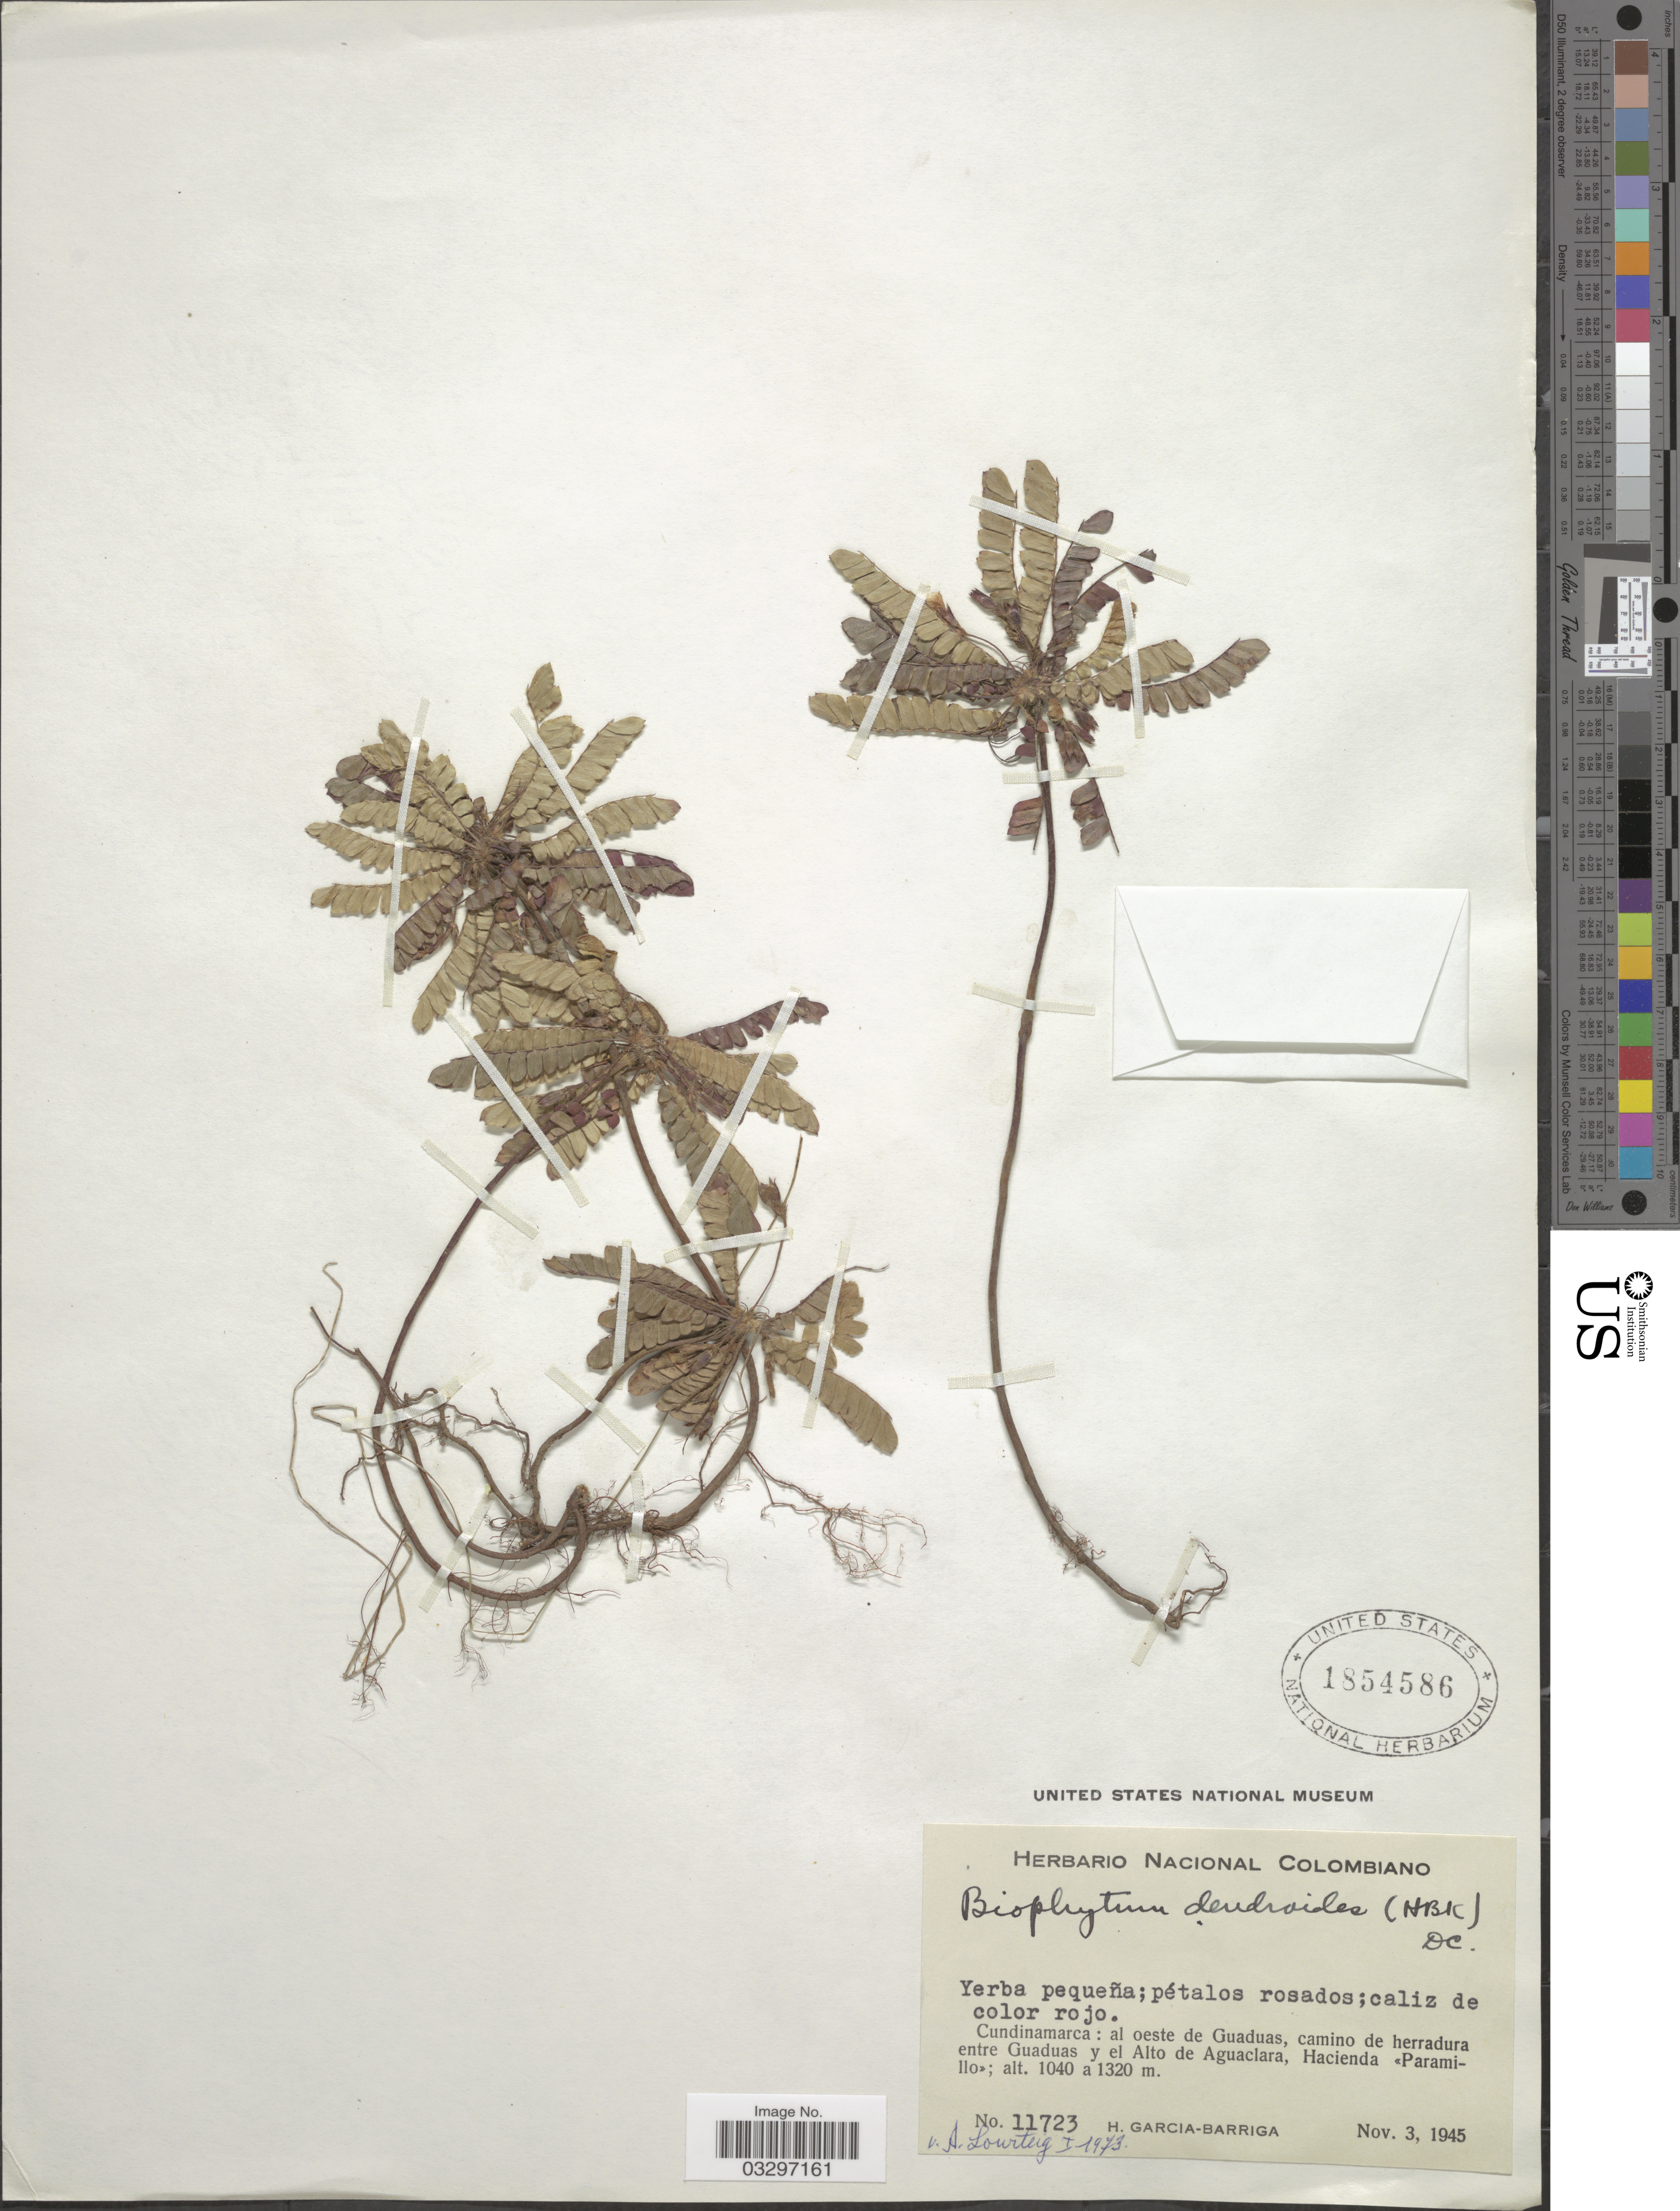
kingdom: Plantae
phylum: Tracheophyta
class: Magnoliopsida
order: Oxalidales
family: Oxalidaceae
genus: Biophytum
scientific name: Biophytum dendroides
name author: (Kunth) DC.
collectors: H. García Barriga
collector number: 11723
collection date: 1945-11-03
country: Colombia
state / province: Cundinamarca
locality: Al oeste de Guaduas, camino de herradura entre Guaduas y el Alto Aguaclara, Hacienda <<Paramillo>>.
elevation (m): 1040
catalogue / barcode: US 1854586